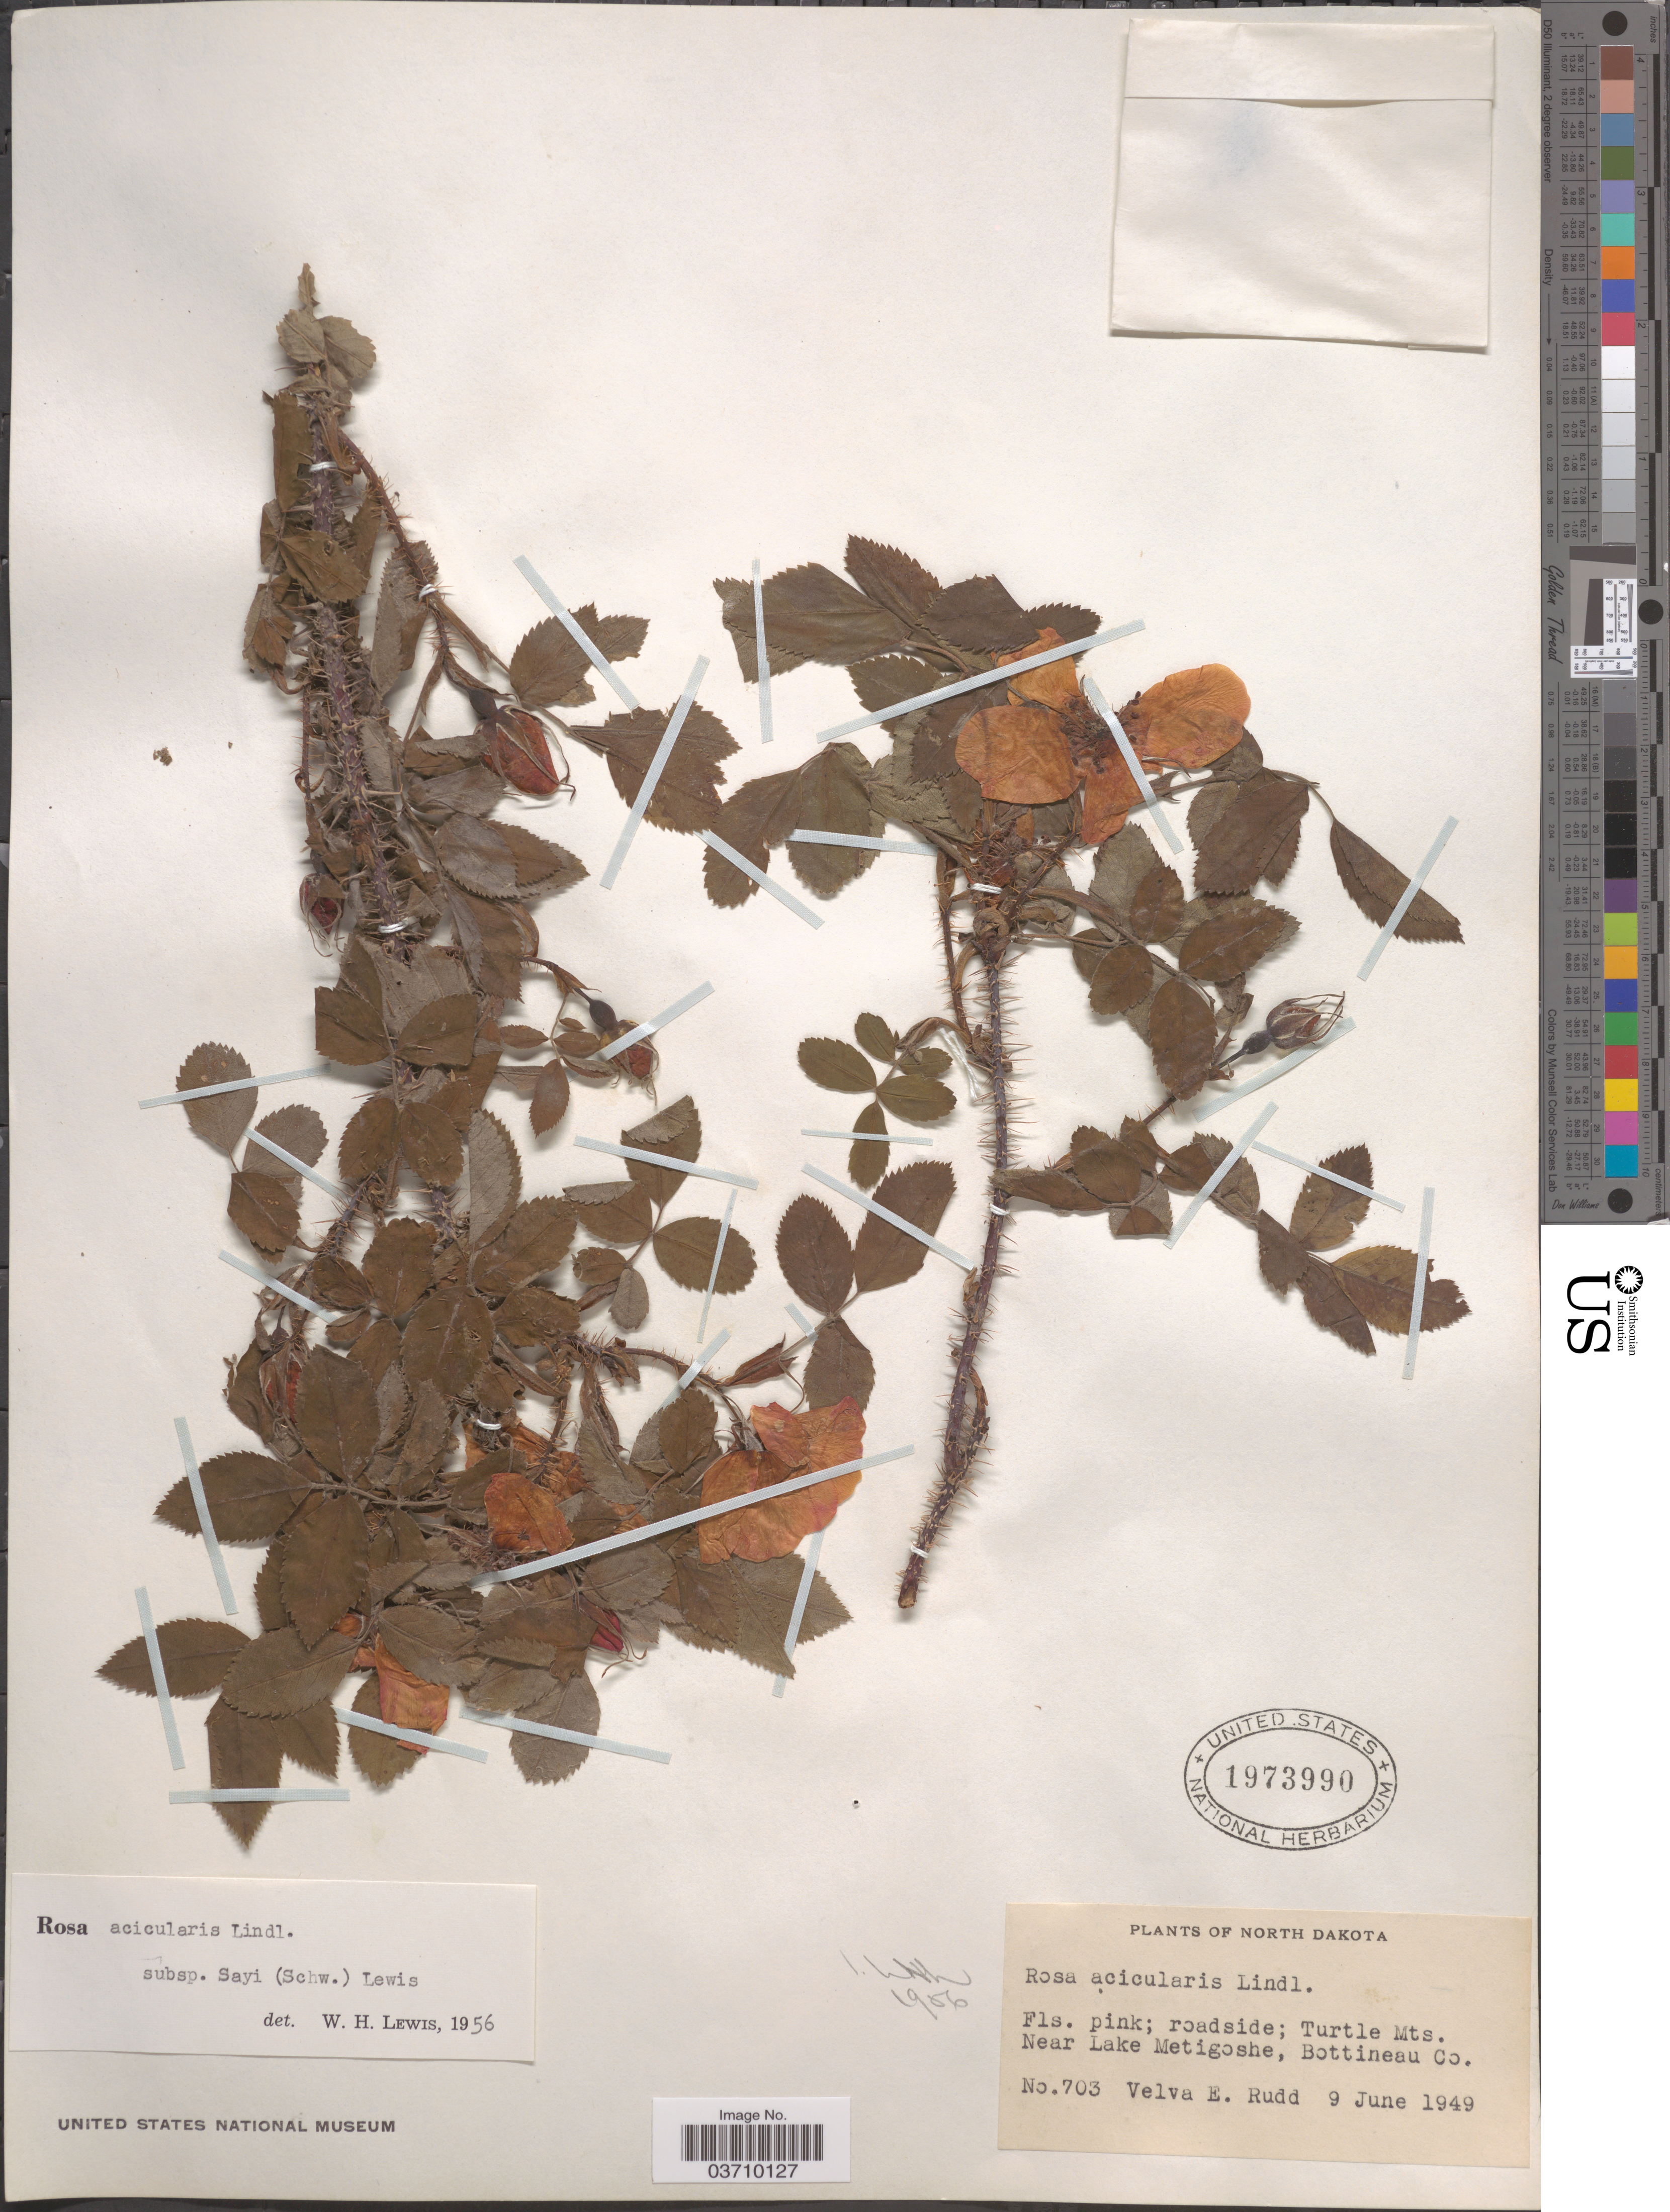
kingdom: Plantae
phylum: Tracheophyta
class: Magnoliopsida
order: Rosales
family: Rosaceae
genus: Rosa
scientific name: Rosa acicularis var. sayi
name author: (Schwein.) Rehder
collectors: V. E. Rudd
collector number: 703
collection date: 1949-06-09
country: United States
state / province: North Dakota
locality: Turtle Mts. Near Lake Metigoshe, Bottineau Co.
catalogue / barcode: US 1973990